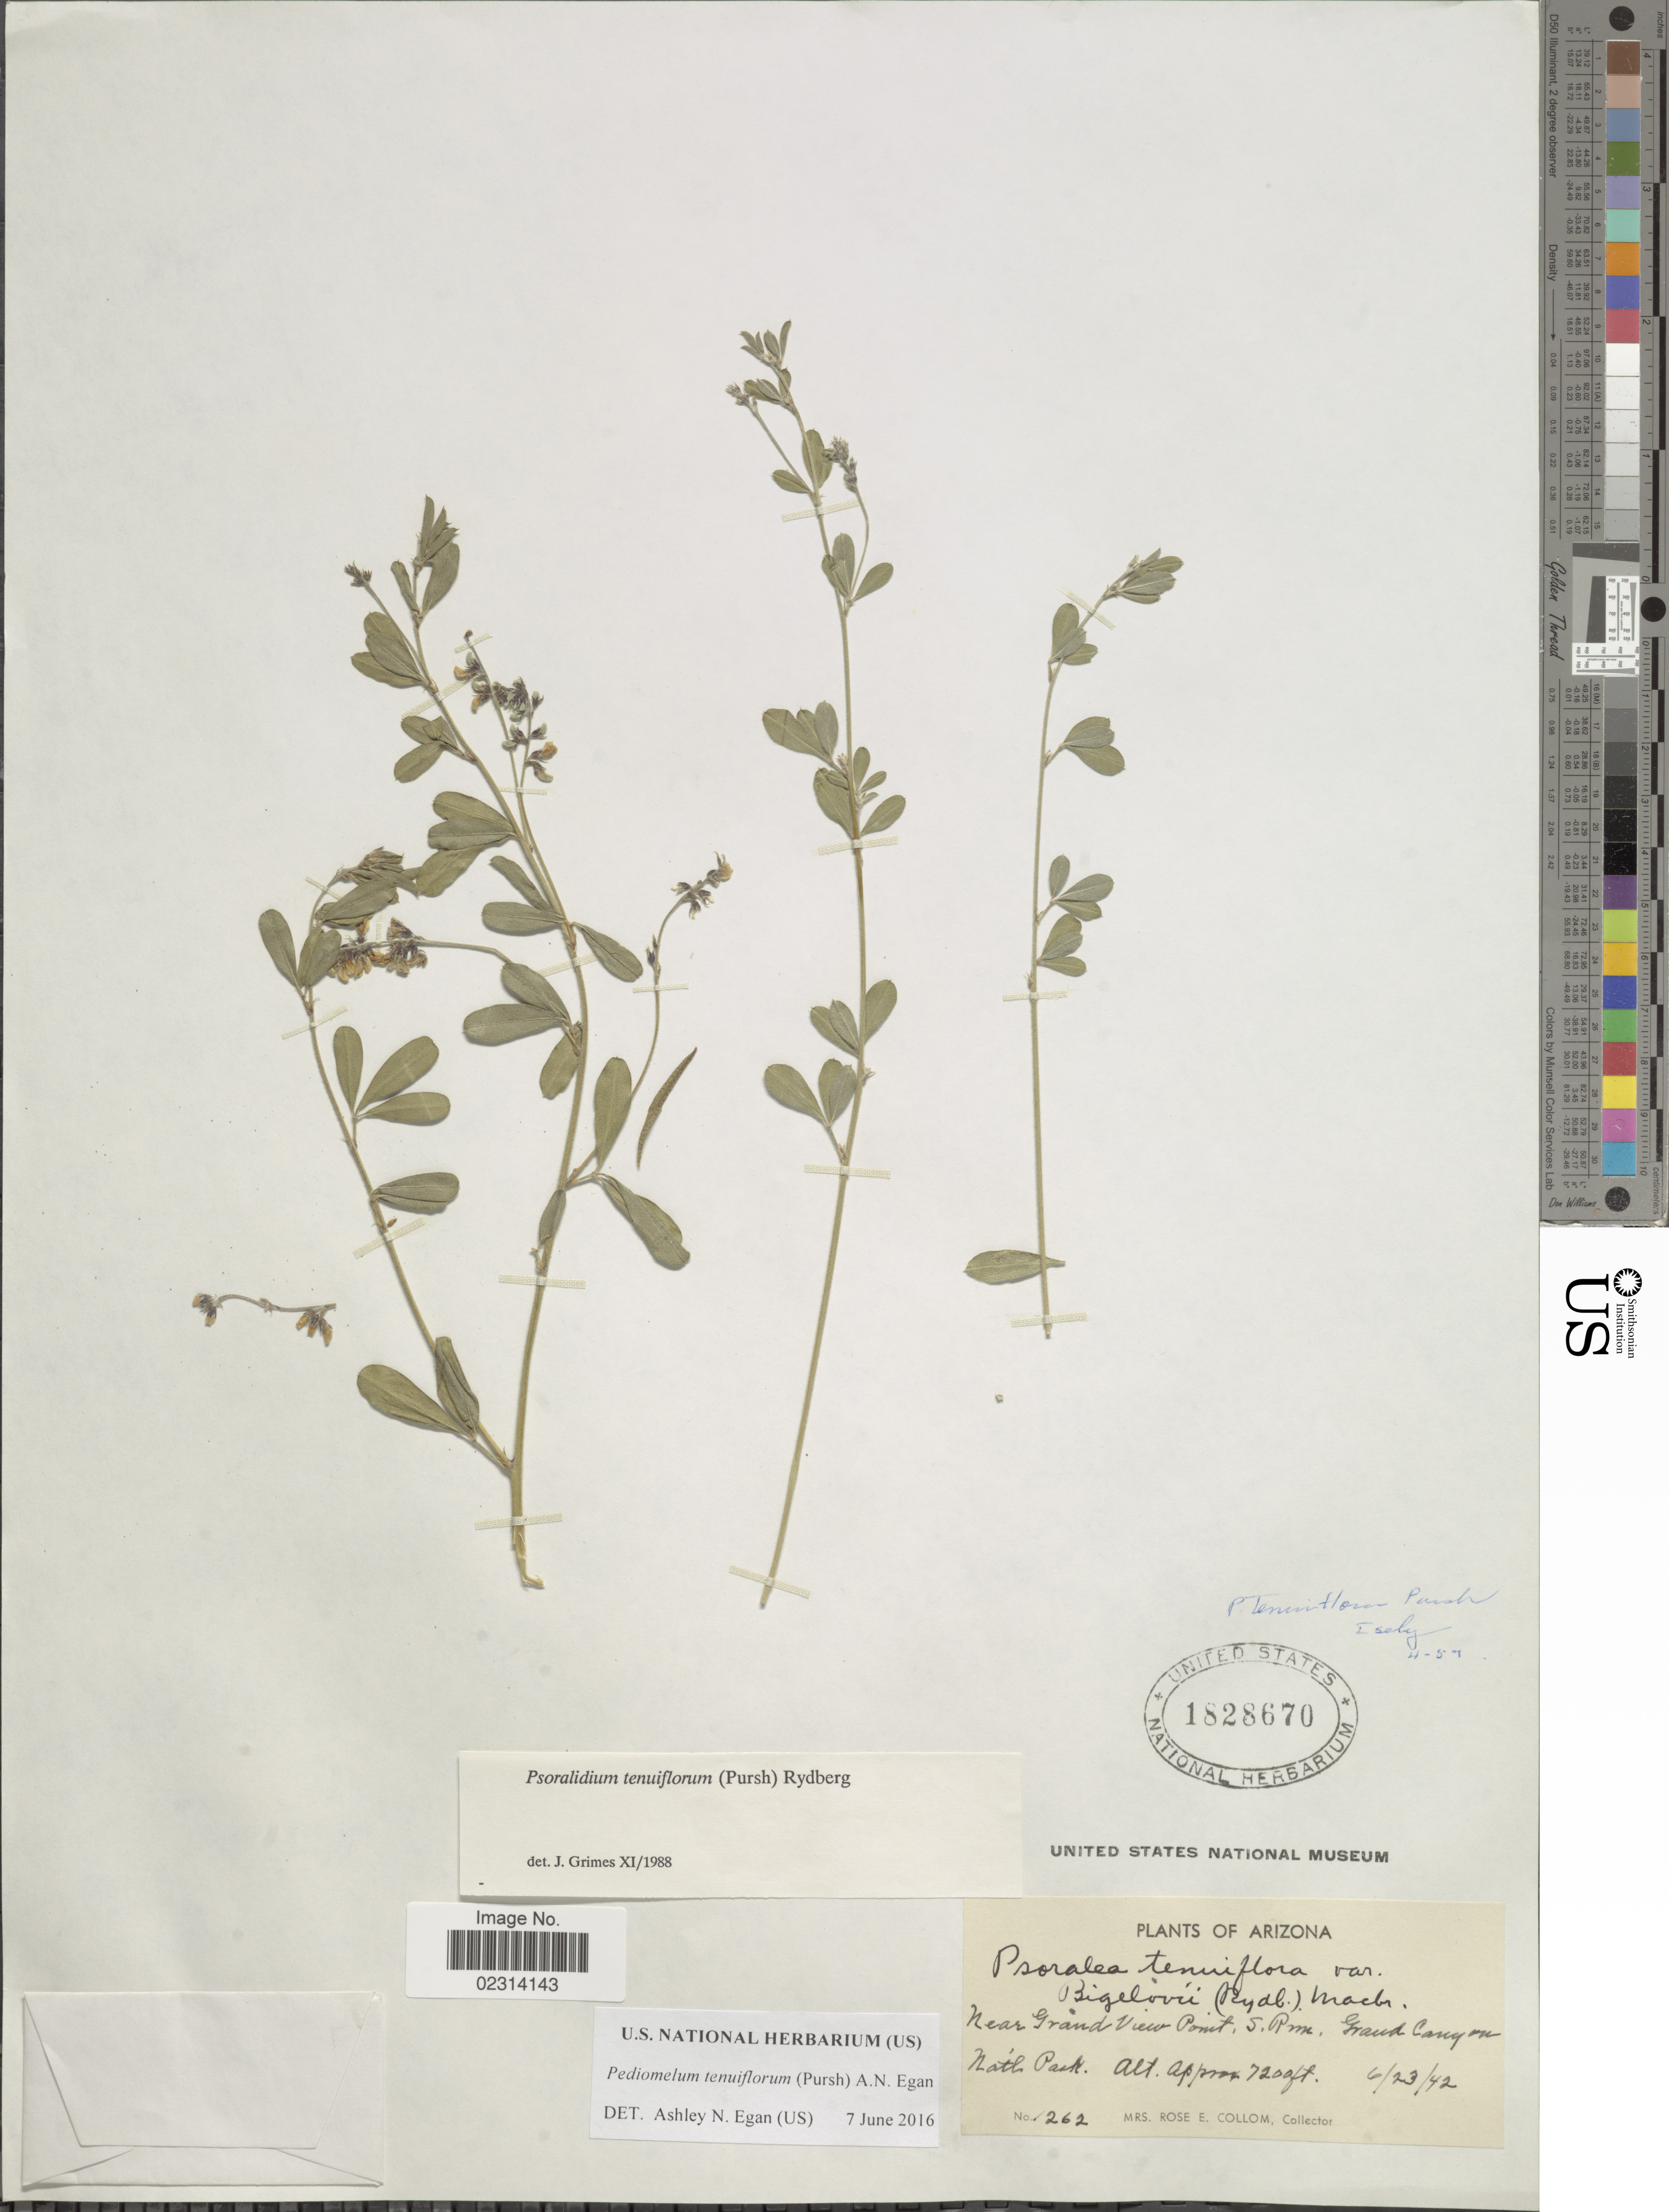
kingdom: Plantae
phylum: Tracheophyta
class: Magnoliopsida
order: Fabales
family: Fabaceae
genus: Psoralidium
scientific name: Psoralidium tenuiflorum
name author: (Pursh) Rydb.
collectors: R. E. Collom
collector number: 262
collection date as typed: Transcribed d/m/y: 23/6/42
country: United States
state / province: Arizona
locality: Near Grand View Point, Grand Canyon Nat'l Park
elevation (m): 2195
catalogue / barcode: US 1828670